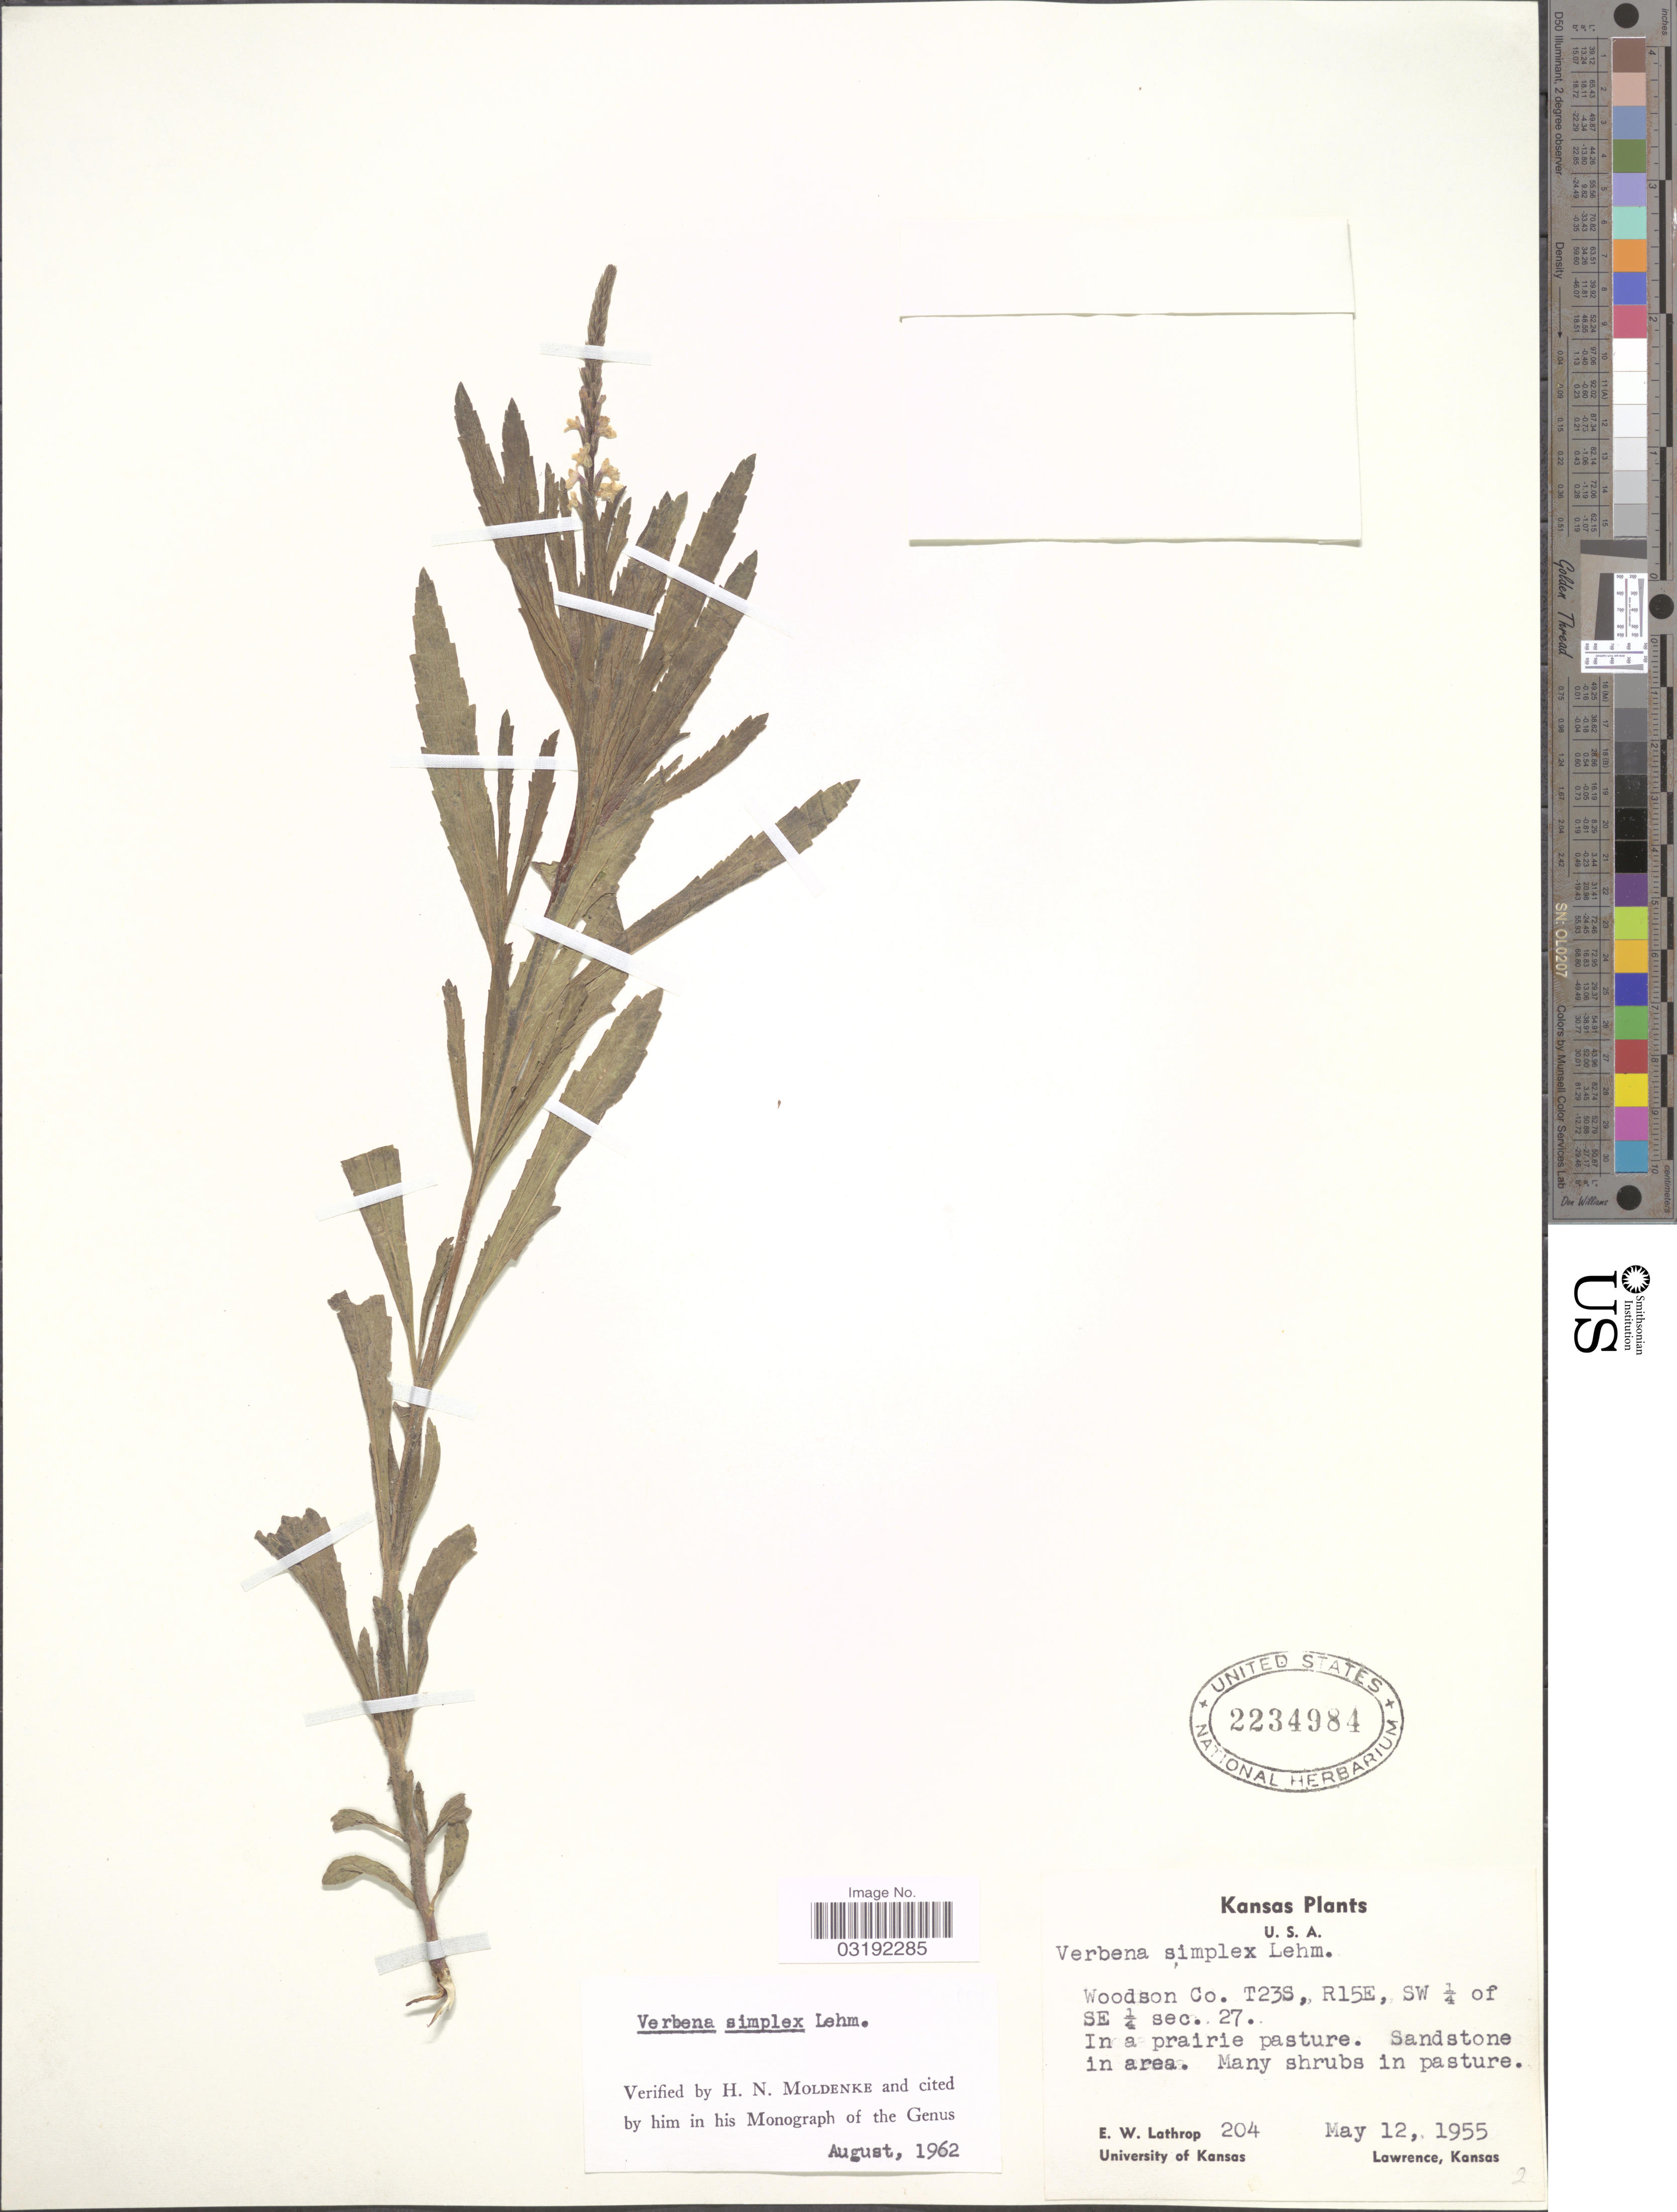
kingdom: Plantae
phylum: Tracheophyta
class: Magnoliopsida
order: Lamiales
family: Verbenaceae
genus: Verbena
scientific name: Verbena simplex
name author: F. Lehm.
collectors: E. W. Lathrop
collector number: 204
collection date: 1955-05-12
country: United States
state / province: Kansas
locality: Woodson Co. T23S, R15E, SW ¼ of SE ¼ Sec. 27.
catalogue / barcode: US 2234984